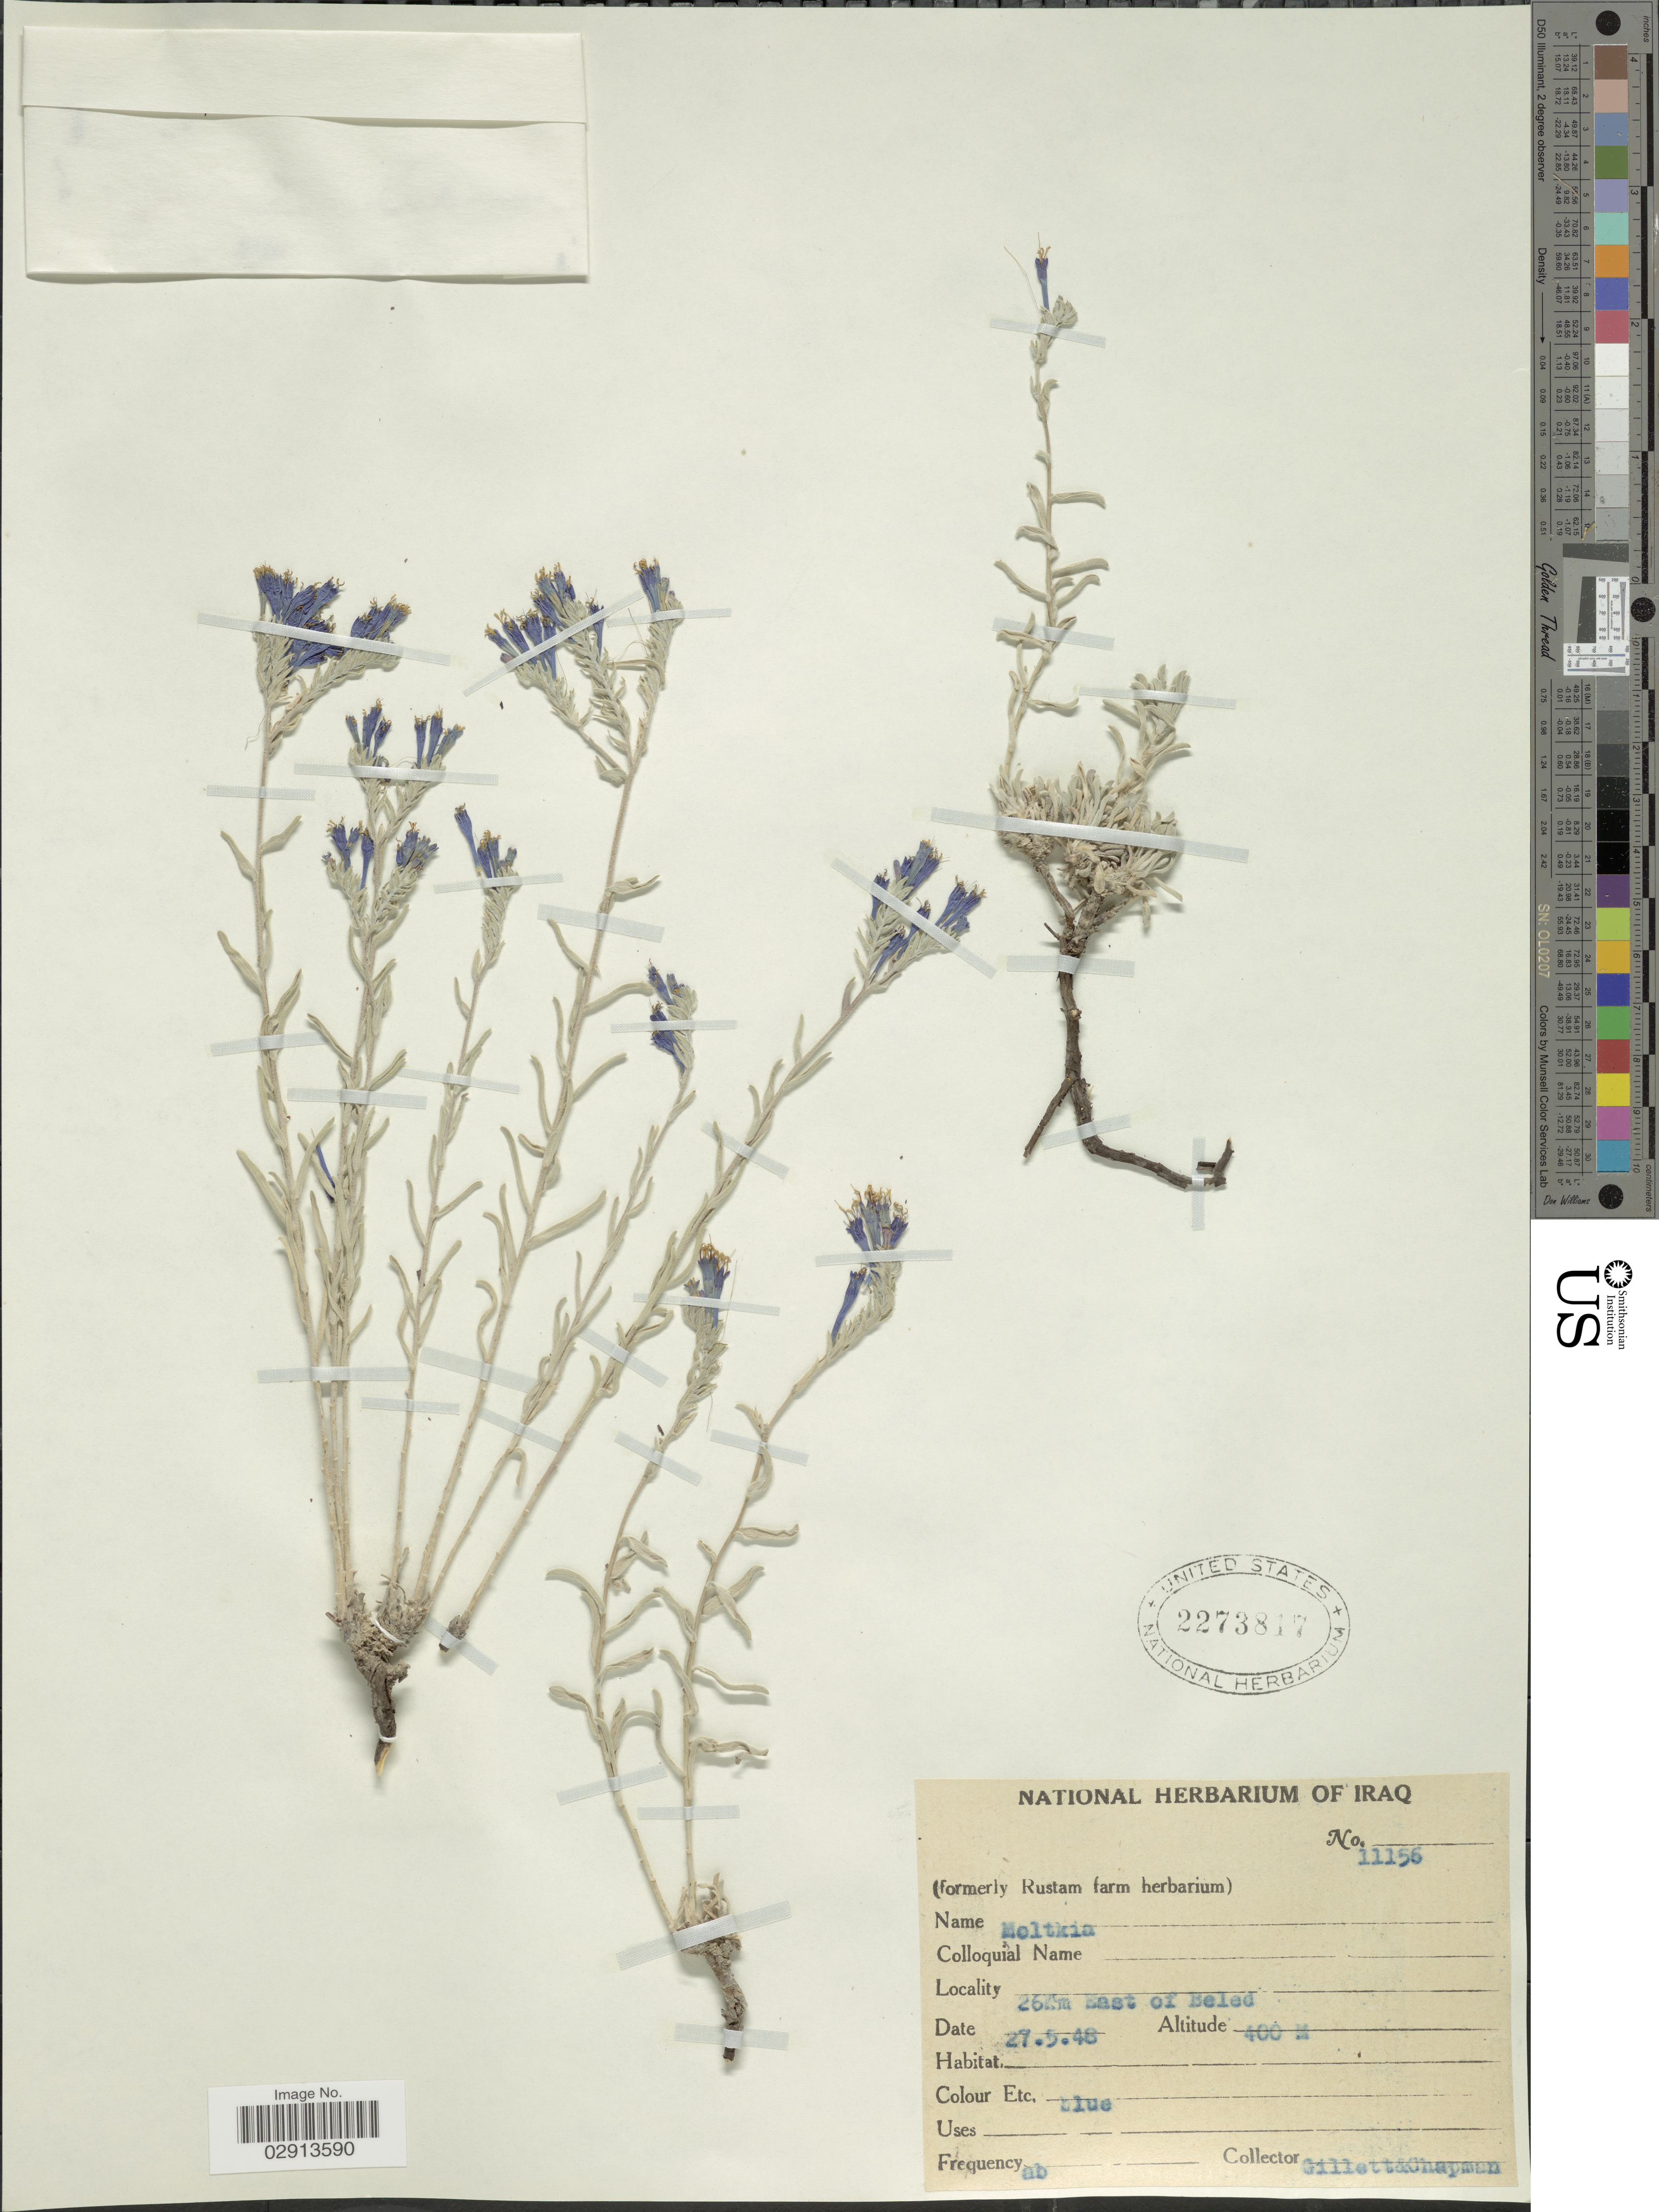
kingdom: Plantae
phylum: Tracheophyta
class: Magnoliopsida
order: Boraginales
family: Boraginaceae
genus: Moltkia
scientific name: Moltkia sp.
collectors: Gillett, -- & A. Chapman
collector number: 11156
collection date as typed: Transcribed d/m/y: 27/5/48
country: Iraq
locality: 26Km East of Beled.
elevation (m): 400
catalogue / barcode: US 2273817